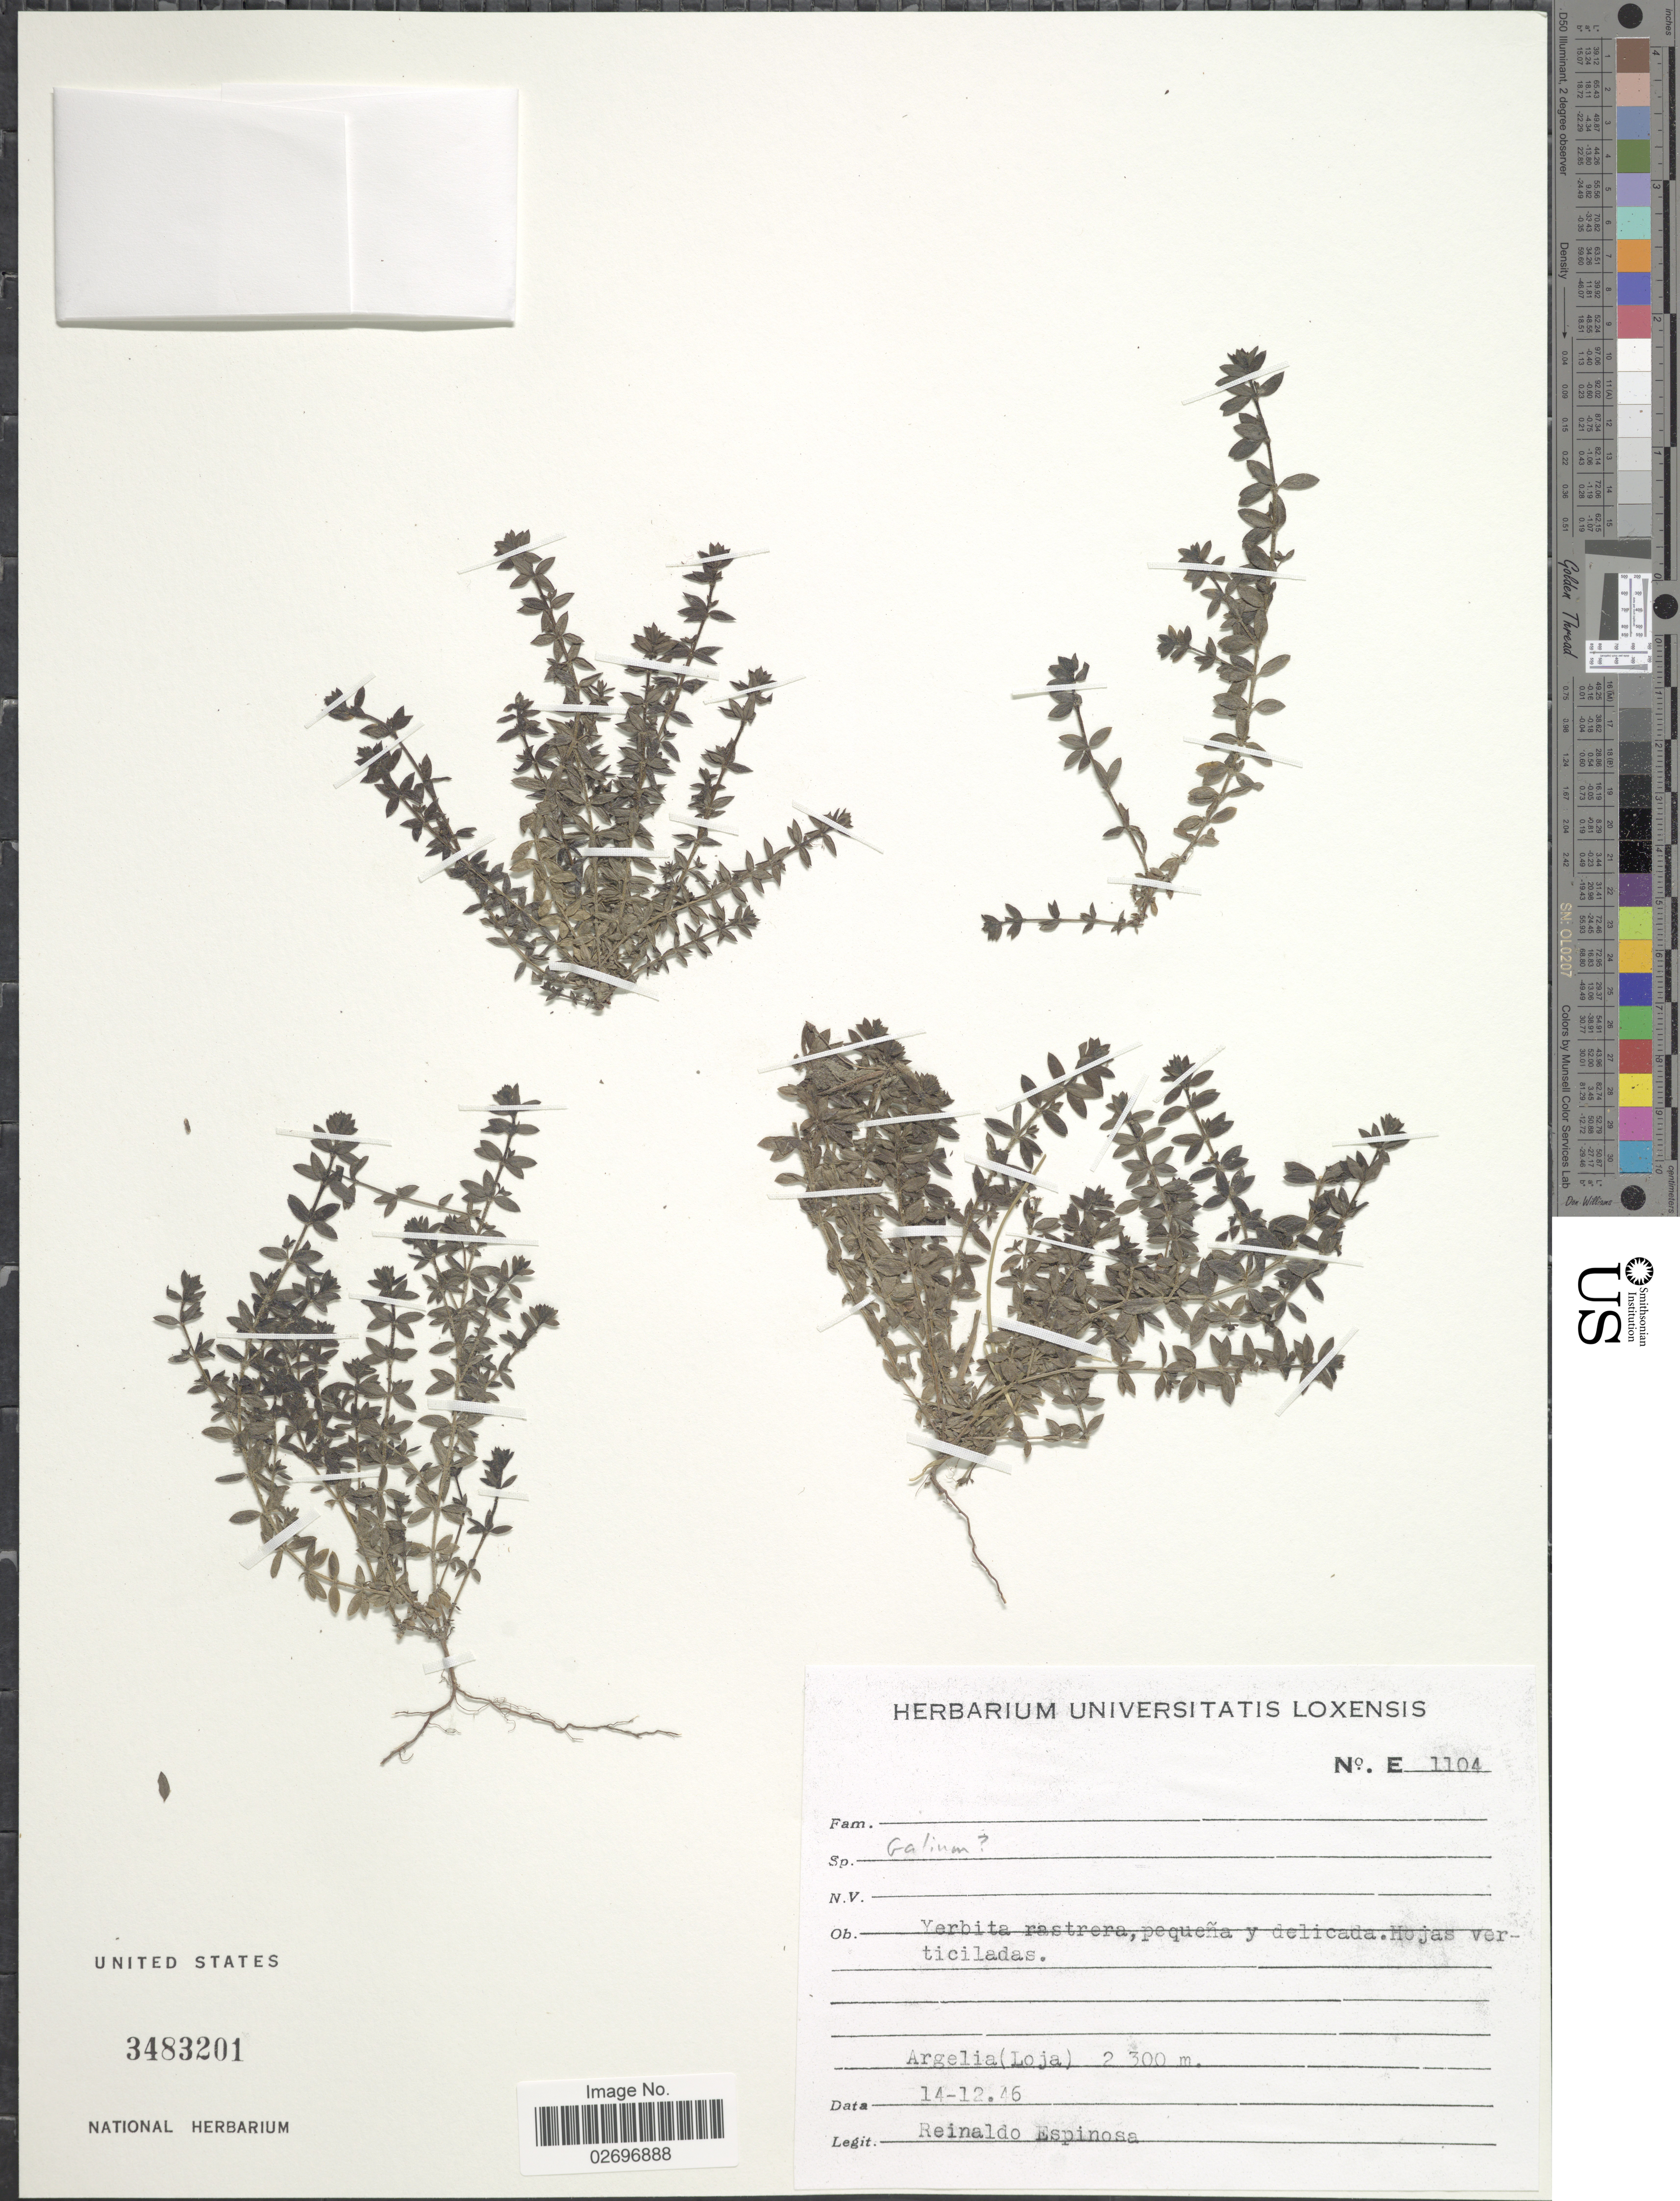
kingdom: Plantae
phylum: Tracheophyta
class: Magnoliopsida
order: Gentianales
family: Rubiaceae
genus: Galium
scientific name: Galium sp.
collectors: R. Espinosa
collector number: E1104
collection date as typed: Transcribed d/m/y: 14/12/46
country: Ecuador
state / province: Loja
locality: Argelia (Loja)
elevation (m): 2300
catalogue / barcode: US 3483201